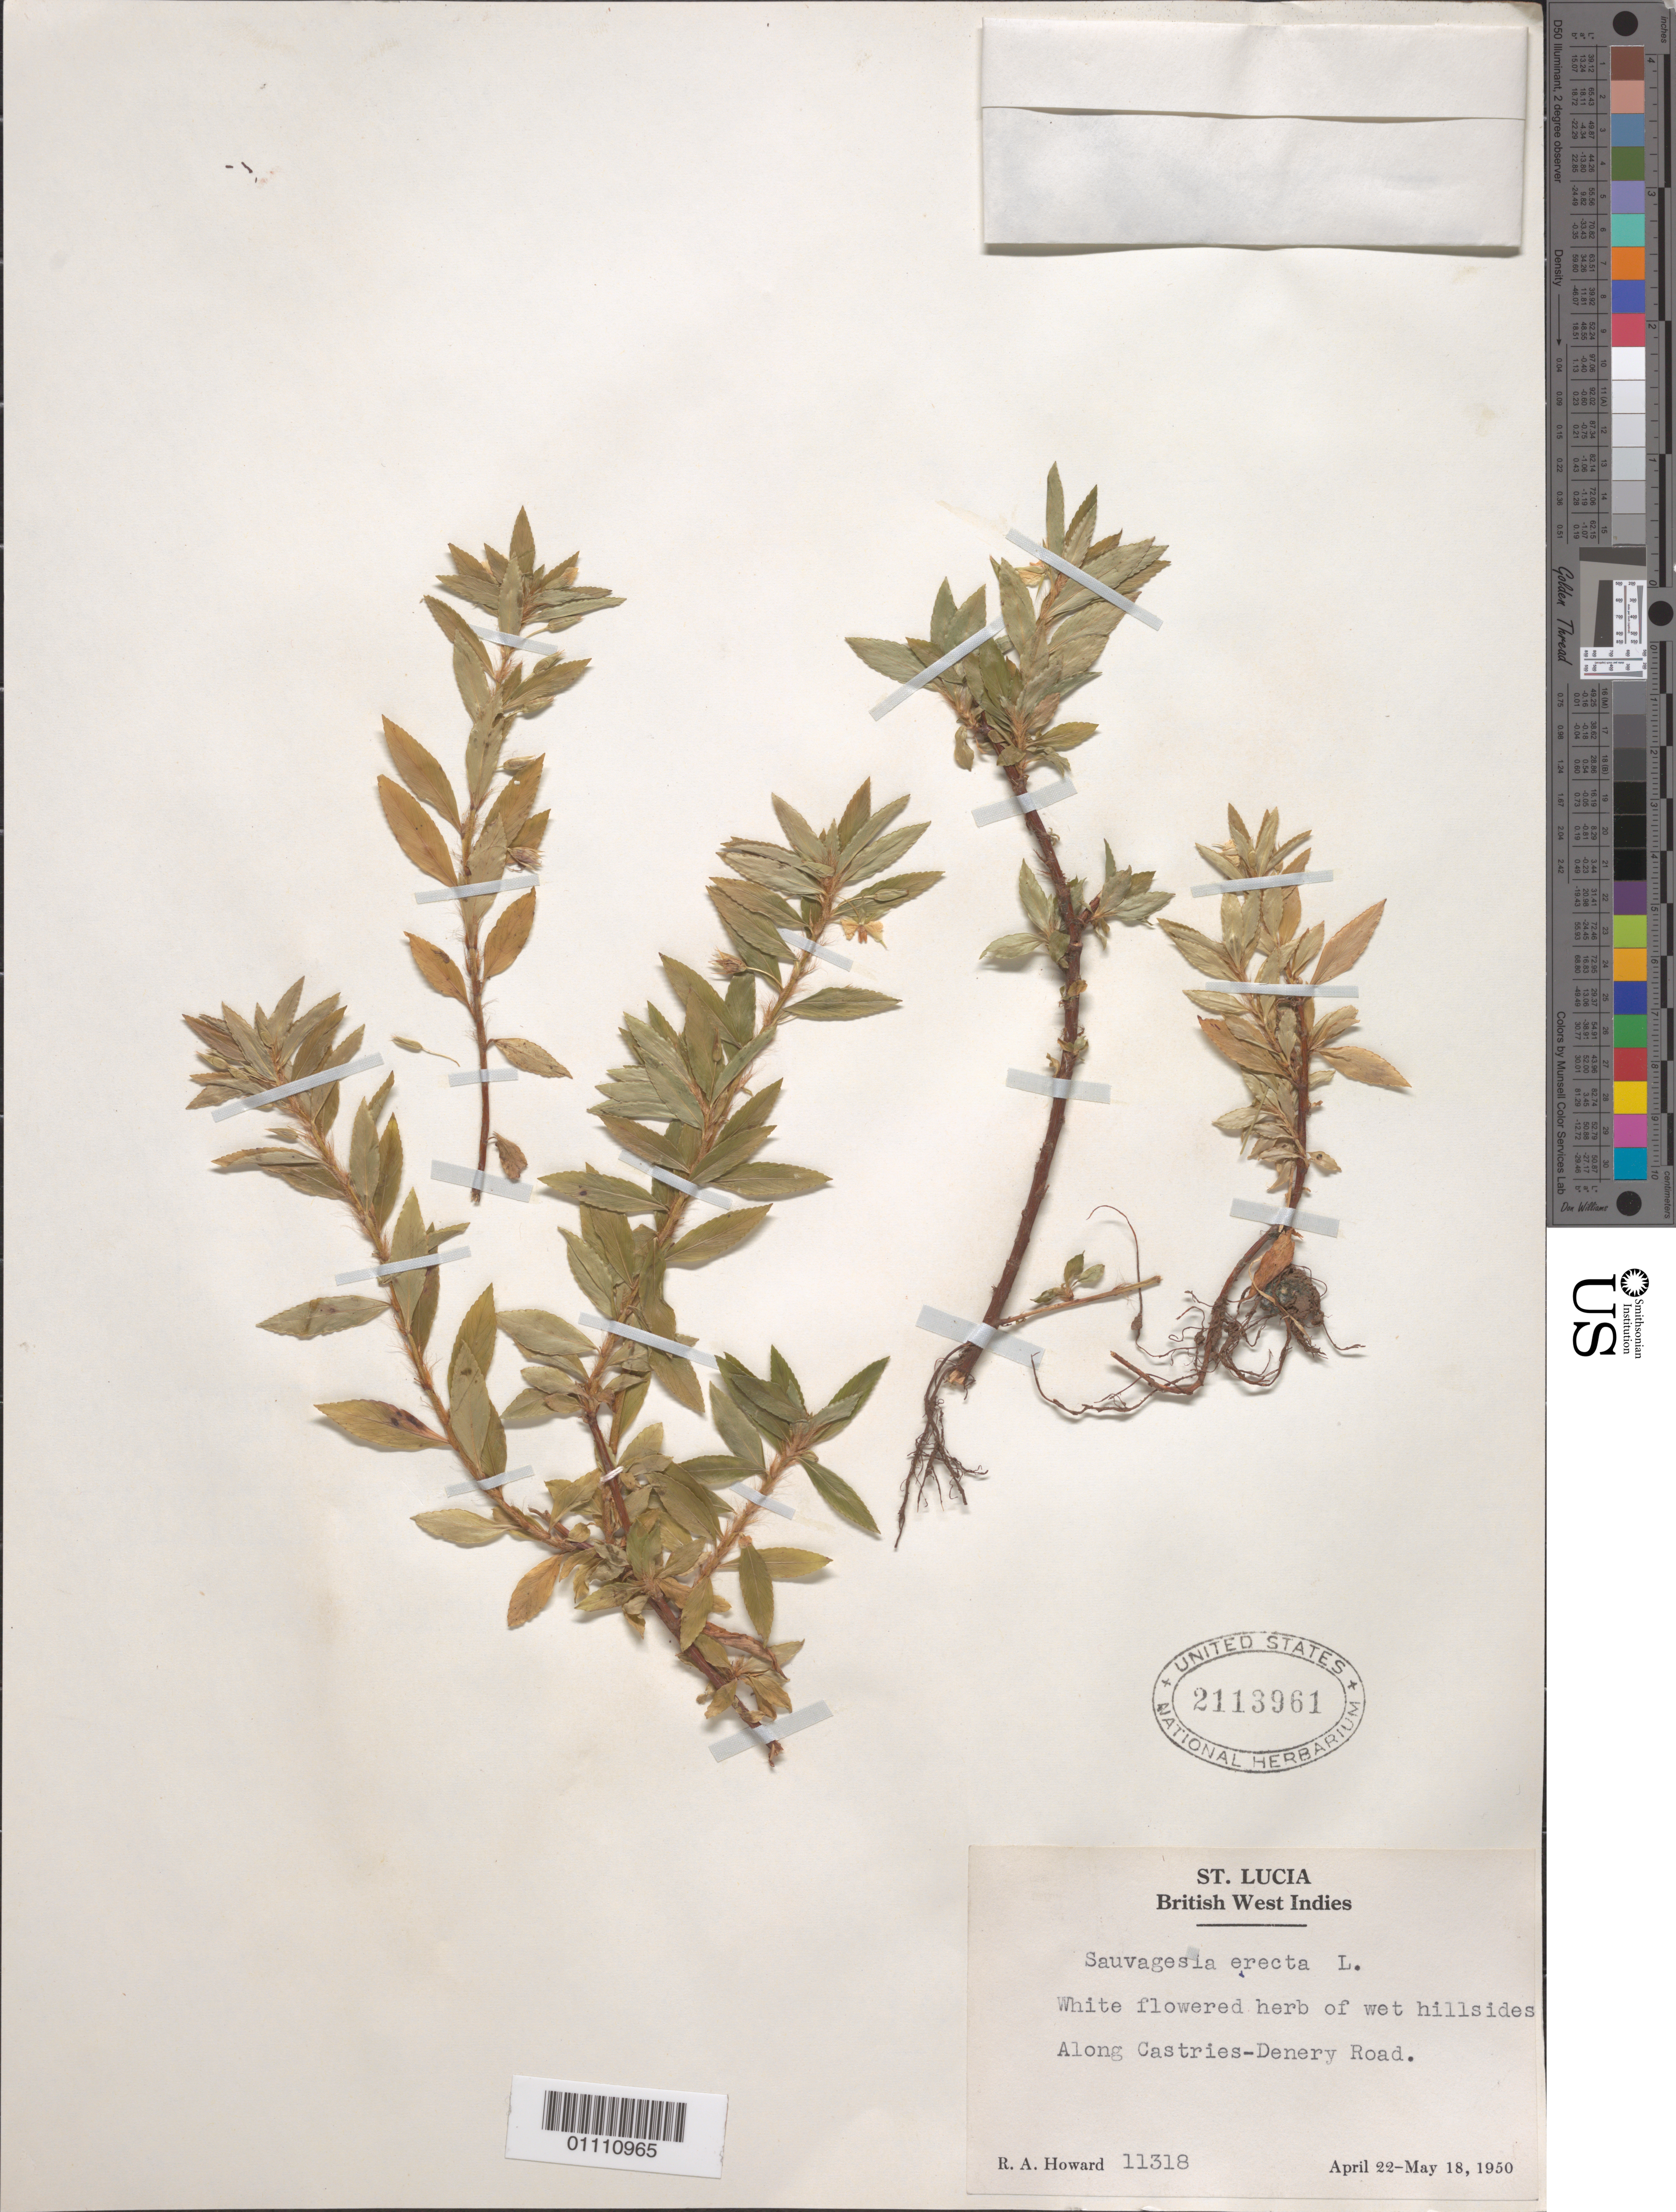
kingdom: Plantae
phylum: Tracheophyta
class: Magnoliopsida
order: Malpighiales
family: Ochnaceae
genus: Sauvagesia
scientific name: Sauvagesia erecta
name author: L.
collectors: R. A. Howard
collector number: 11318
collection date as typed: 22 Apr 1950 to 18 May 1950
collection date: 1950-04-22/1950-05-18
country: St. Lucia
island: St. Lucia I.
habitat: along Castries-Denery Road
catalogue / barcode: US 2113961